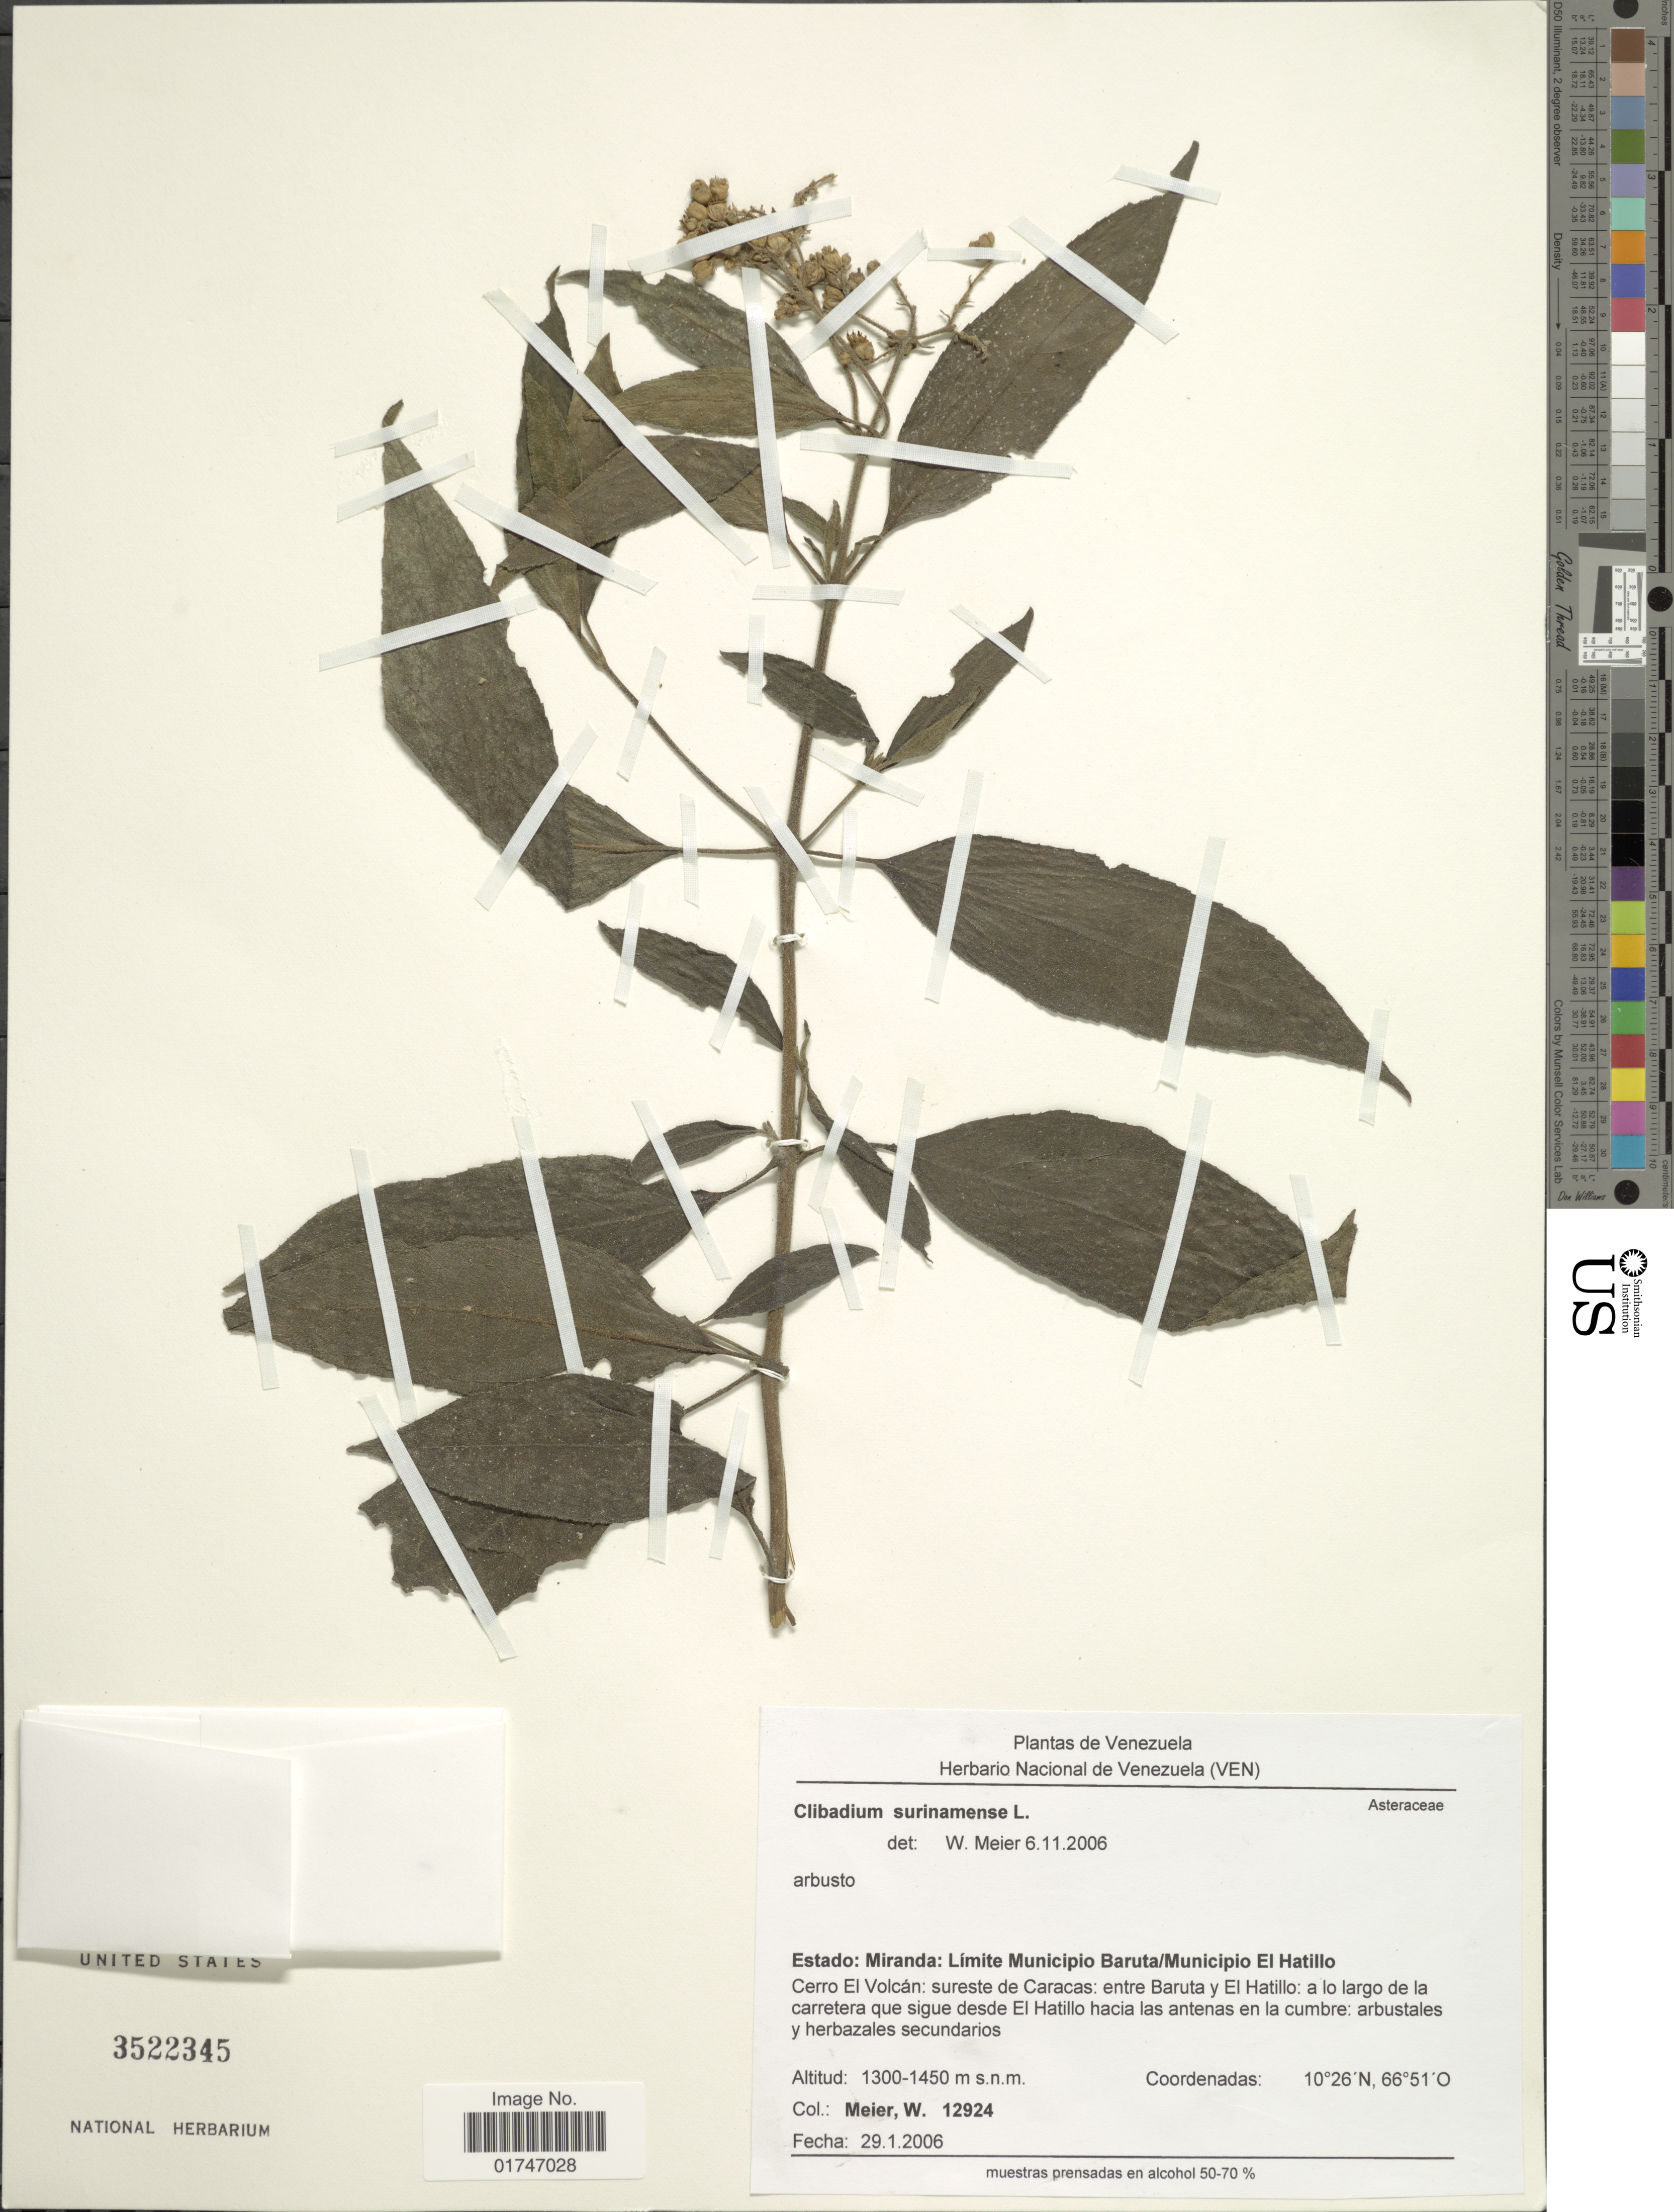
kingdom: Plantae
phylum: Tracheophyta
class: Magnoliopsida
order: Asterales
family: Asteraceae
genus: Clibadium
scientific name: Clibadium surinamense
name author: L.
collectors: W. Meier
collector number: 12924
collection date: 2006-01-29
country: Venezuela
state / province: Miranda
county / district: Baruta / El Hatillo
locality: Cerro El Volcán: sureste de Caracas: entre Baruta y El Hatillo: a lo largo de la carretera que sigue desde El Hatillo hacia las antenas en la cumbre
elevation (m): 1300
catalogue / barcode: US 3522345